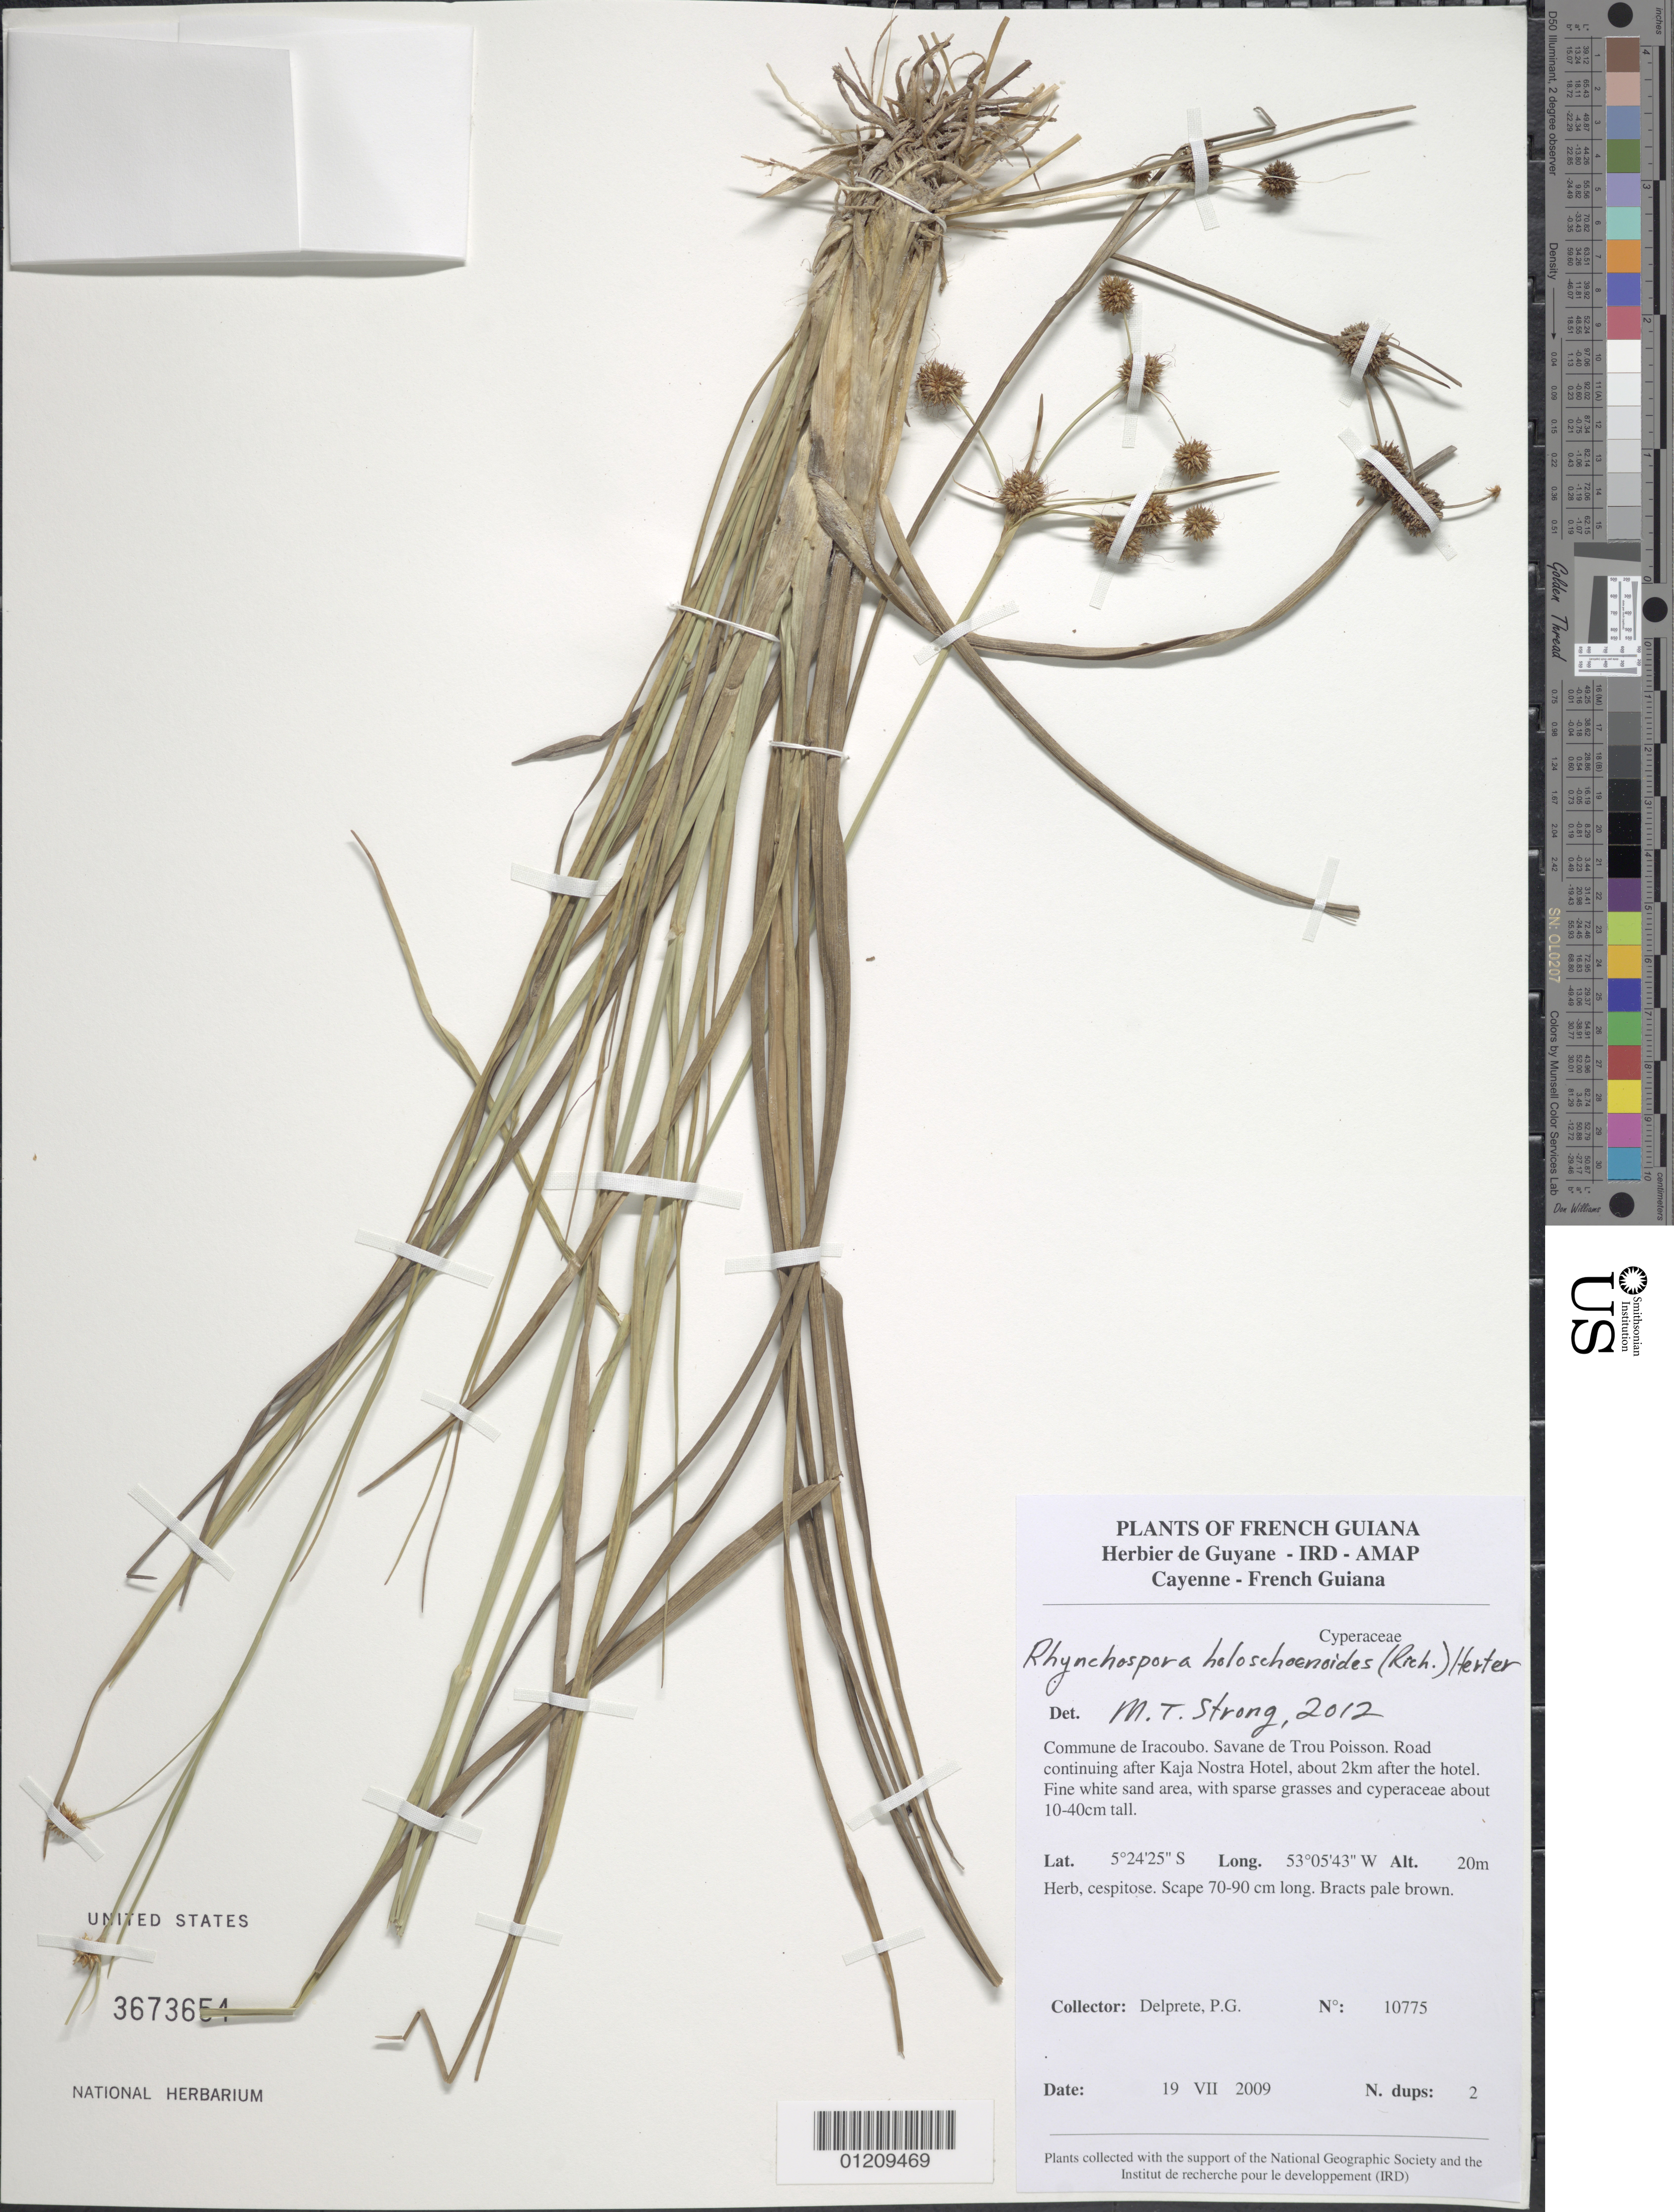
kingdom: Plantae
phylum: Tracheophyta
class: Liliopsida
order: Poales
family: Cyperaceae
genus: Rhynchospora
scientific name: Rhynchospora holoschoenoides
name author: (Rich.) Herter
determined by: Strong, M. T., (US), Smithsonian Institution - National Museum of Natural History (UNITED STATES)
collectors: P. G. Delprete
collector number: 10775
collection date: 2009-07-19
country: French Guiana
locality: Commune de iracoubo. Savane de Trou Poisson. Road continuing after Kaja Nostra Hotel, about 2km after the hotel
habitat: Fine white sand area, with sparse grasses and cyperaceae about 10-40cm tall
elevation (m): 20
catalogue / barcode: US 3673654